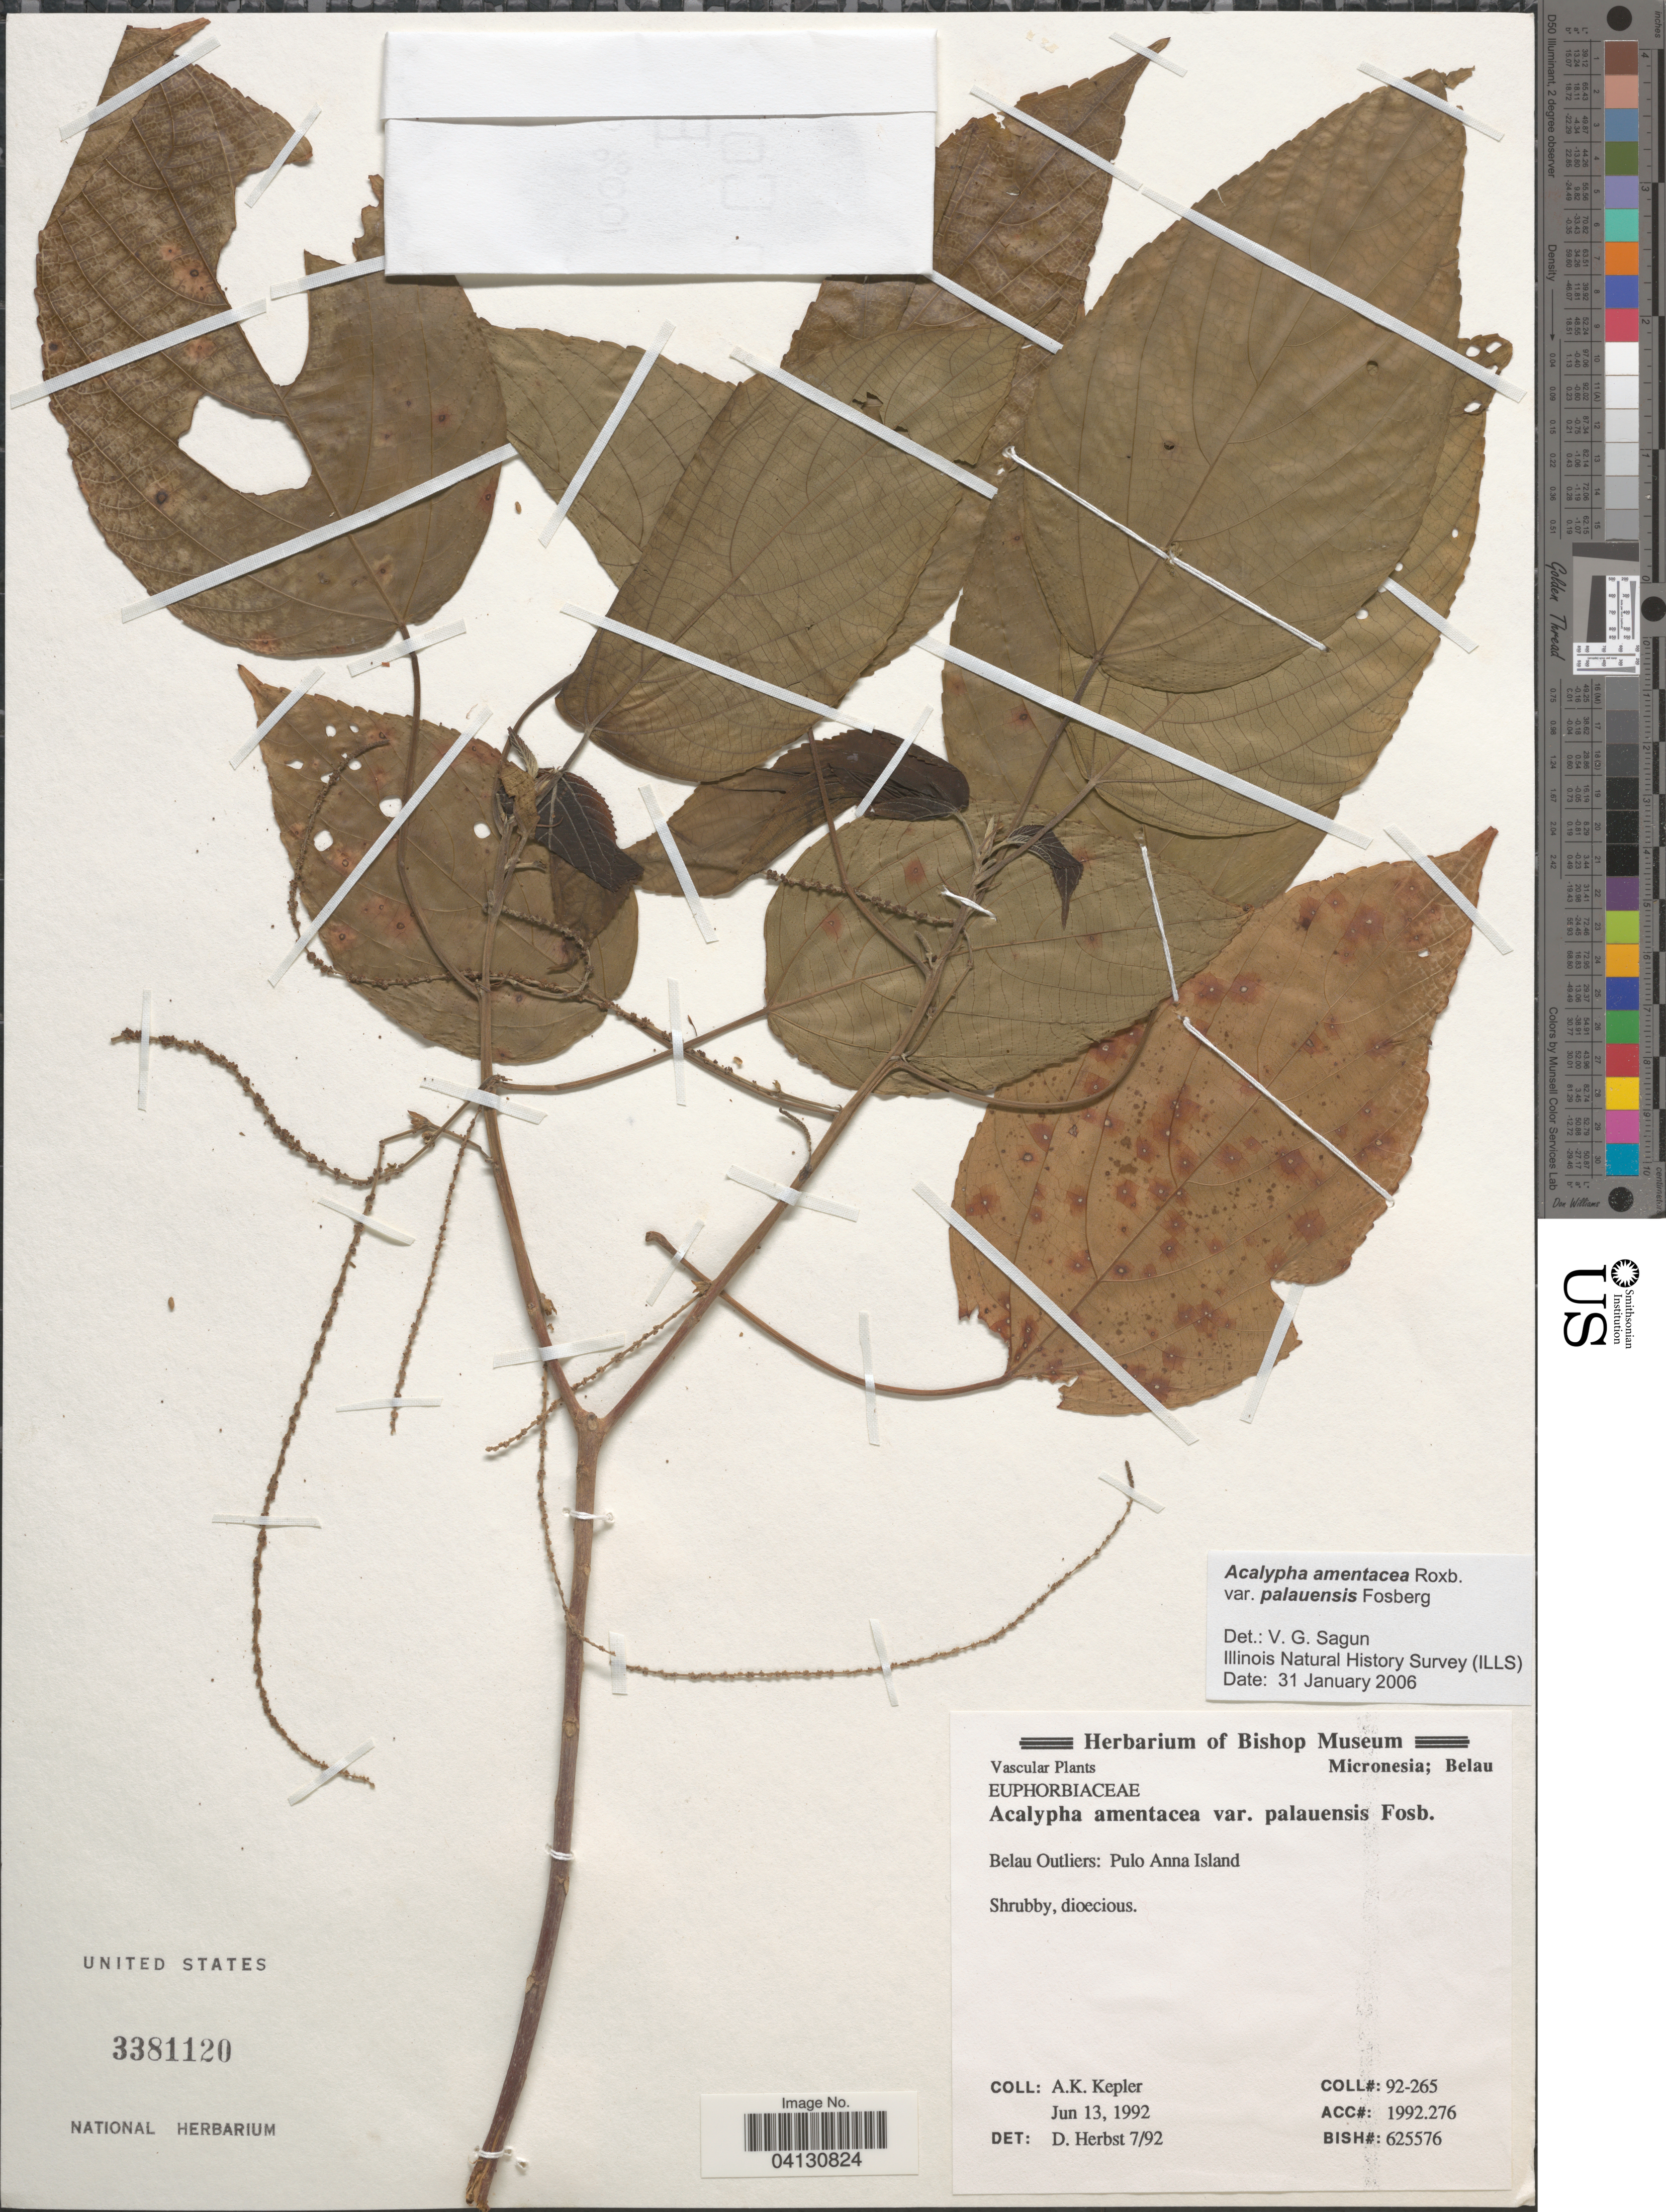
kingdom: Plantae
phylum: Tracheophyta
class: Magnoliopsida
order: Malpighiales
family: Euphorbiaceae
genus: Acalypha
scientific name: Acalypha amentacea var. palauensis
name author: Fosberg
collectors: A. K. Kepler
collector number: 92-265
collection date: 1992-06-13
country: Palau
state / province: Belau Outliers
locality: Pulo Anna Island.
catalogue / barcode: US 3381120